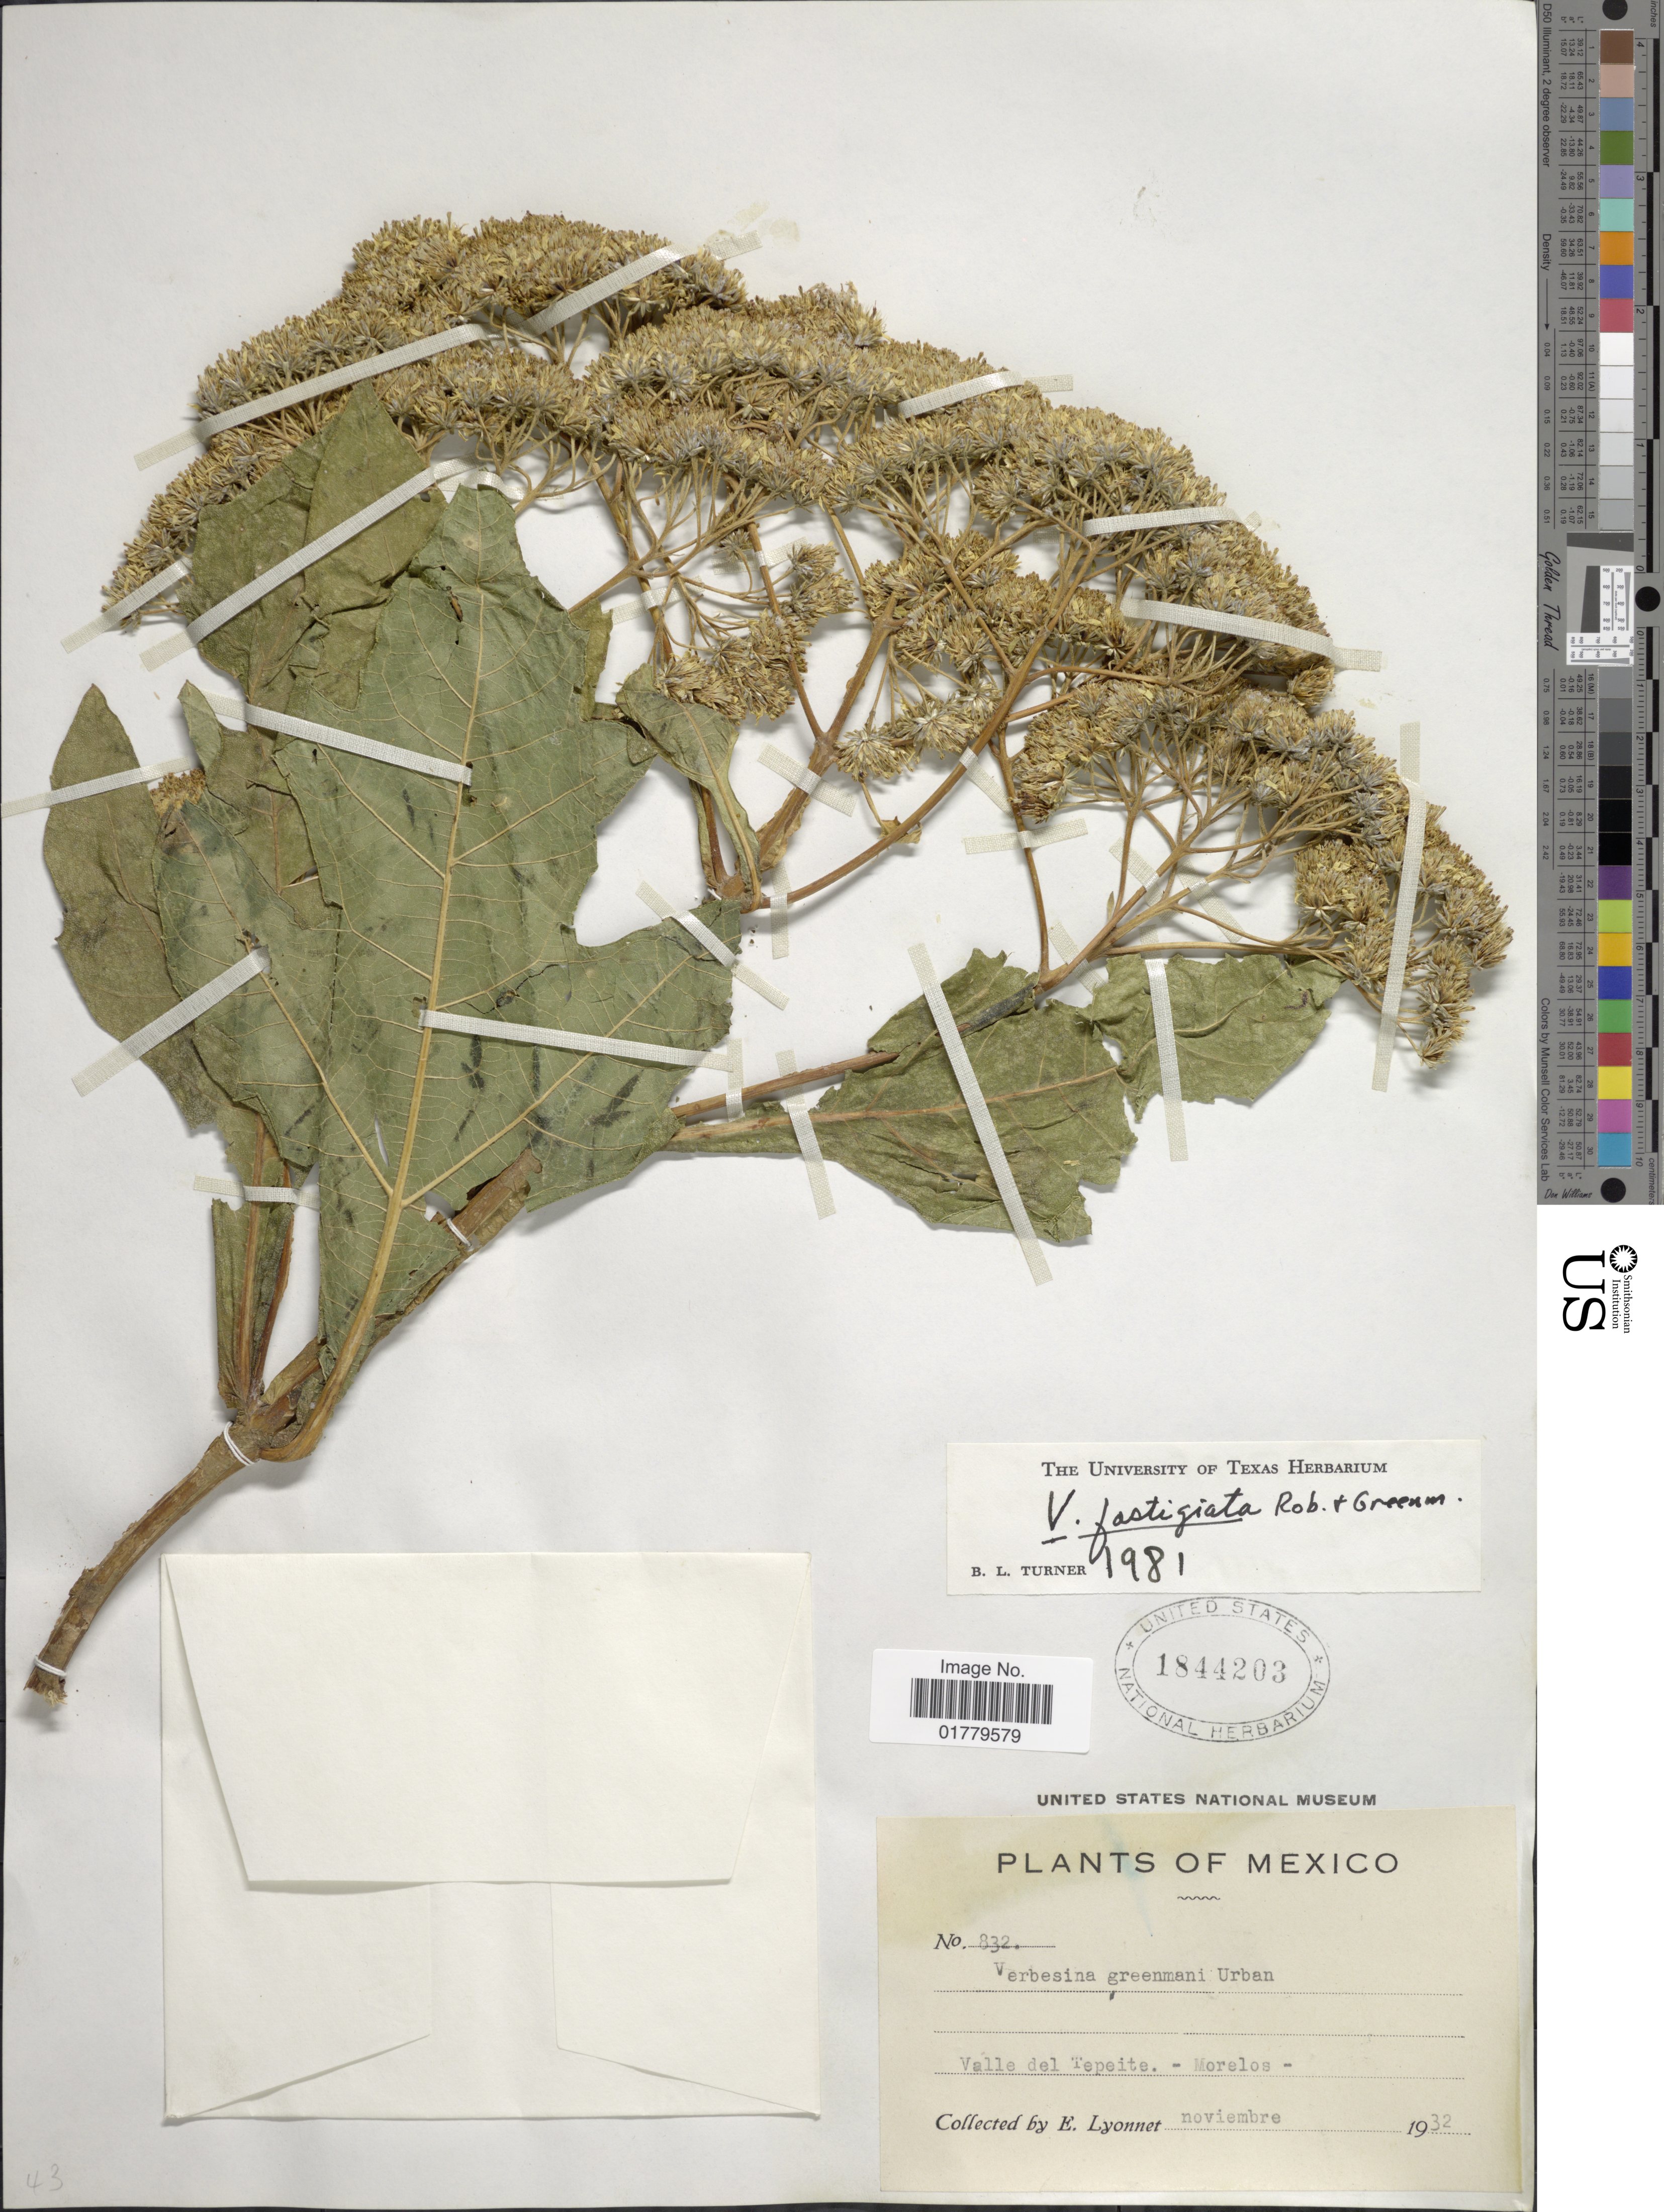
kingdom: Plantae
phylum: Tracheophyta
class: Magnoliopsida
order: Asterales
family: Asteraceae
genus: Verbesina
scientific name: Verbesina fastigiata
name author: B.L. Rob. & Greenm.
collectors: E. Lyonnet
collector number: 832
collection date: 1932-11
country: Mexico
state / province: Morelos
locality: Valle del Tepeite. - Morelos -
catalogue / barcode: US 1844203